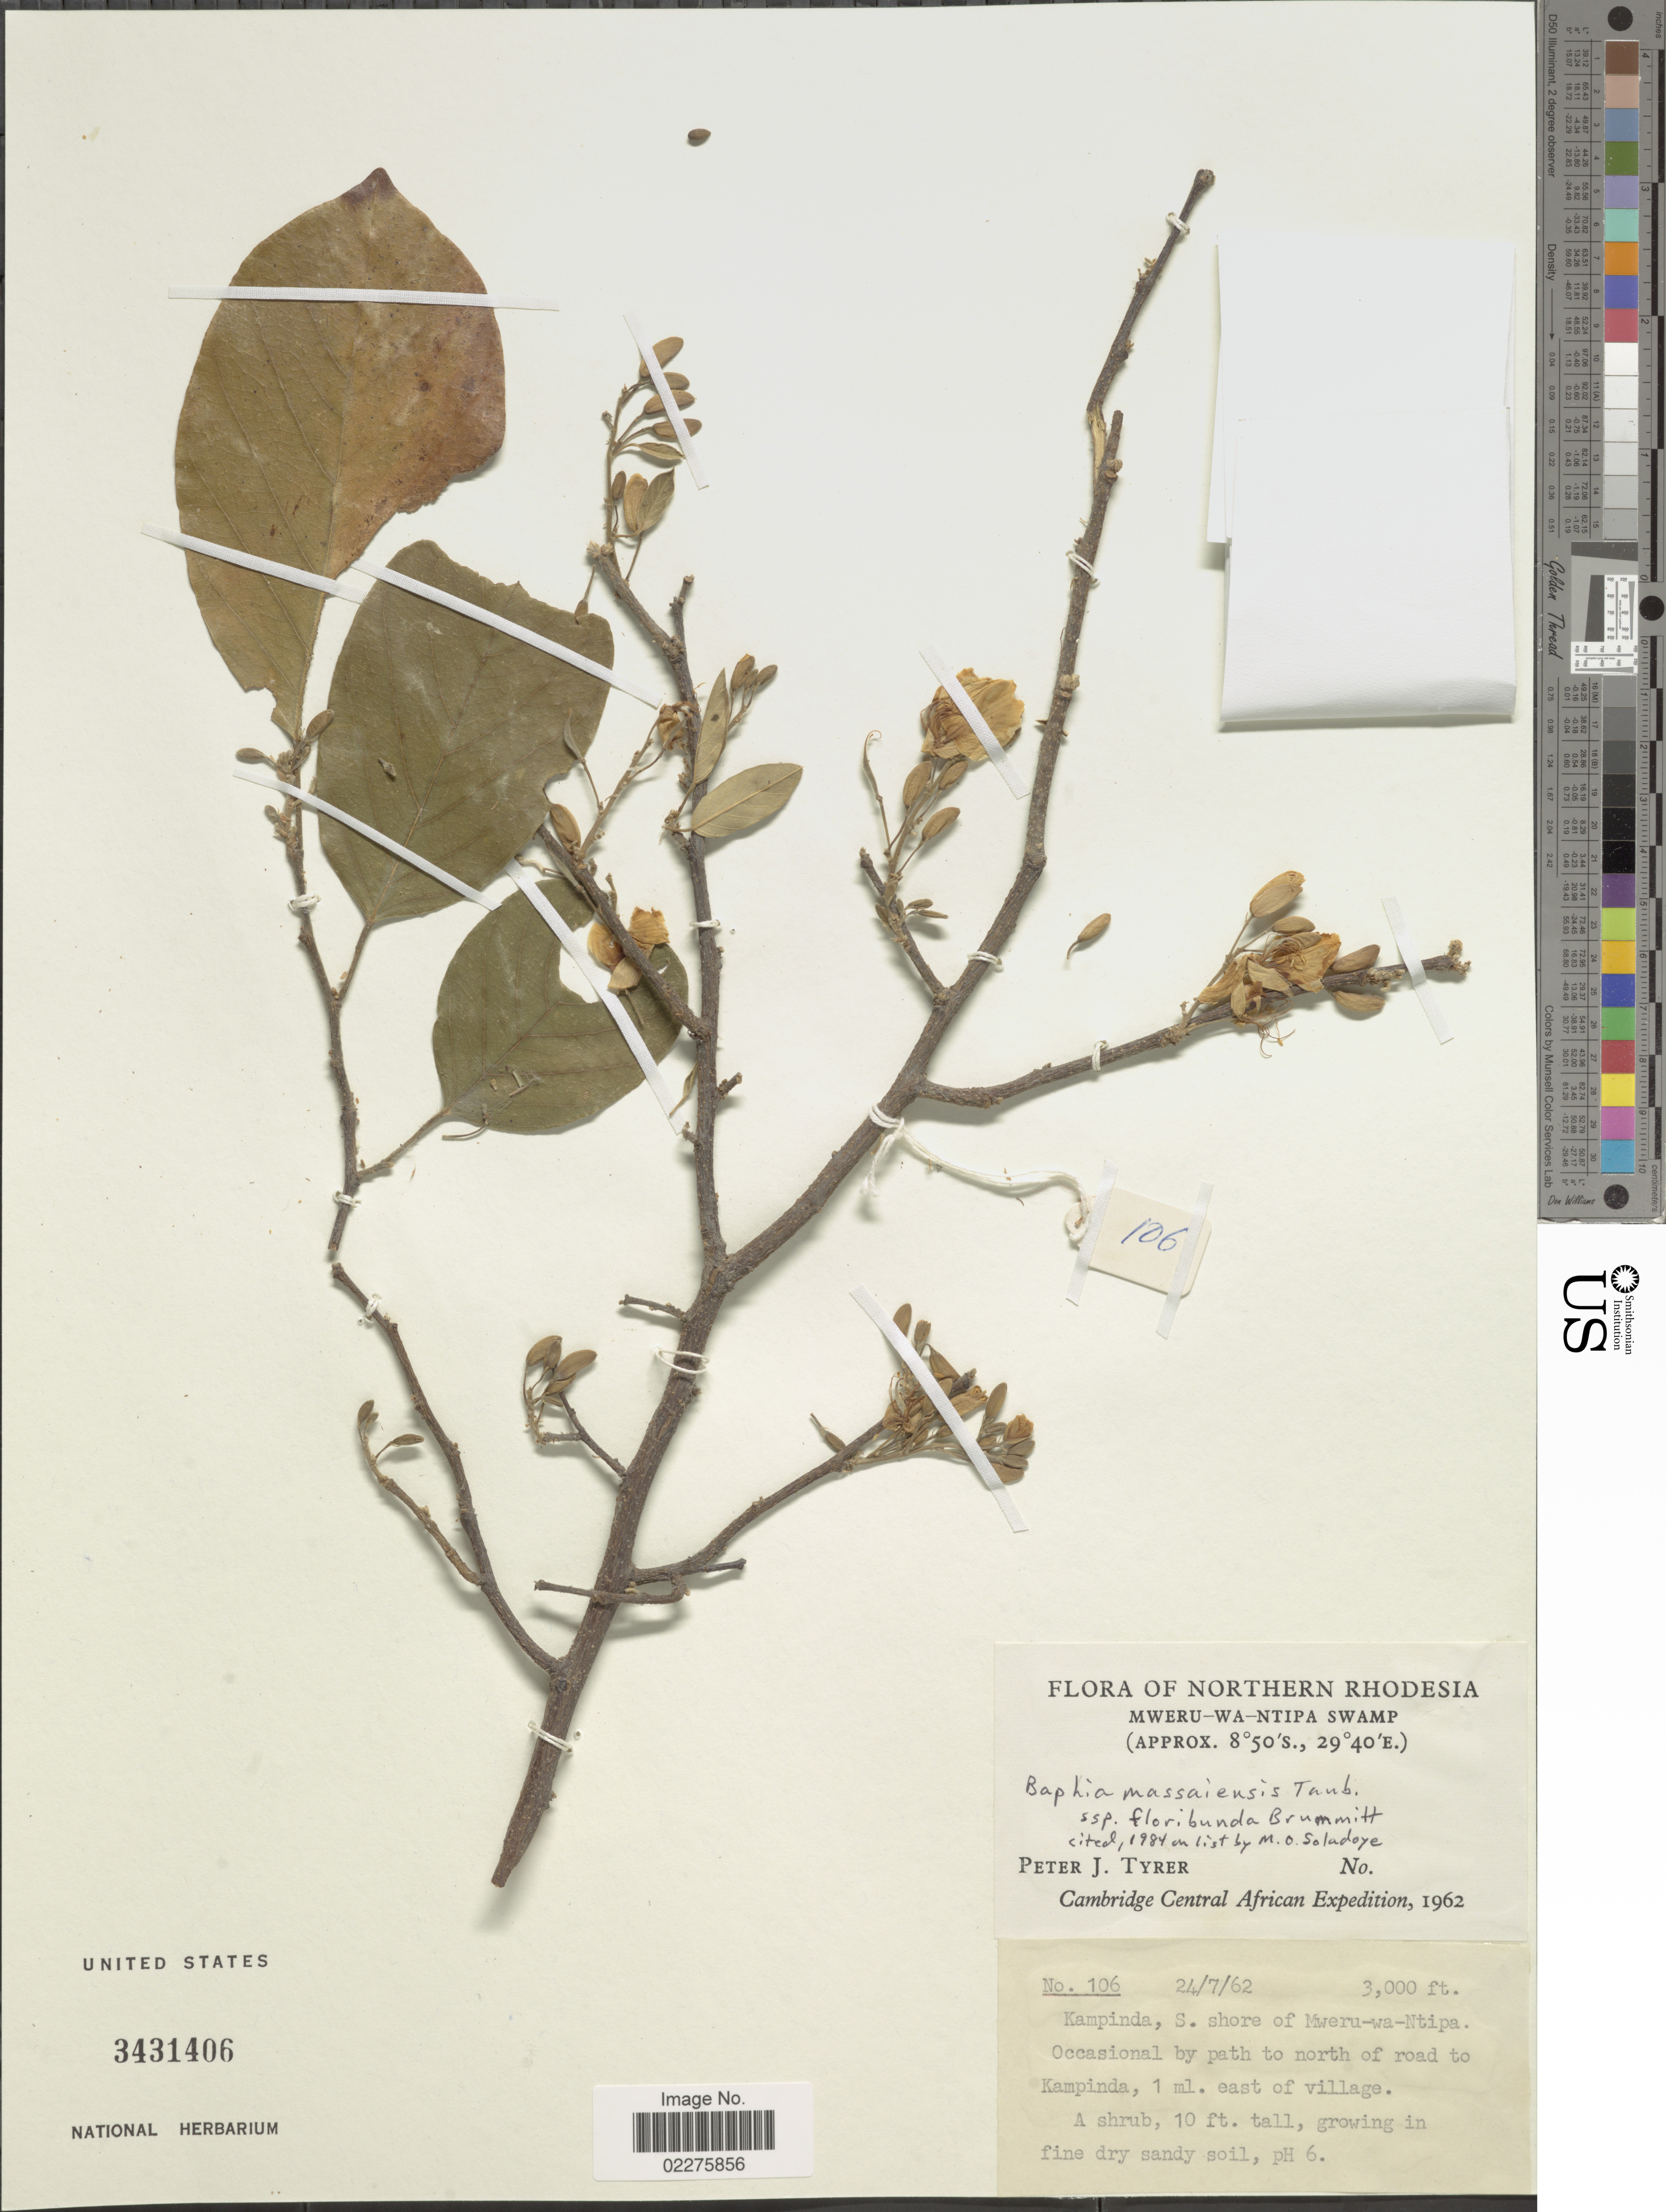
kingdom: Plantae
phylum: Tracheophyta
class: Magnoliopsida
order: Fabales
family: Fabaceae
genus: Baphia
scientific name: Baphia massaiensis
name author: Taub.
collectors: P. Tyrer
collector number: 106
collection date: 1962-07-24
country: Zambia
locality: Northern Rhodesia, Mweru-Wa-Ntipa Swamp, Kampinda, S. shore of Mweru-wa Ntipa, by path to north of road to Kampinda, 1 ml. east of village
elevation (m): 914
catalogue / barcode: US 3431406